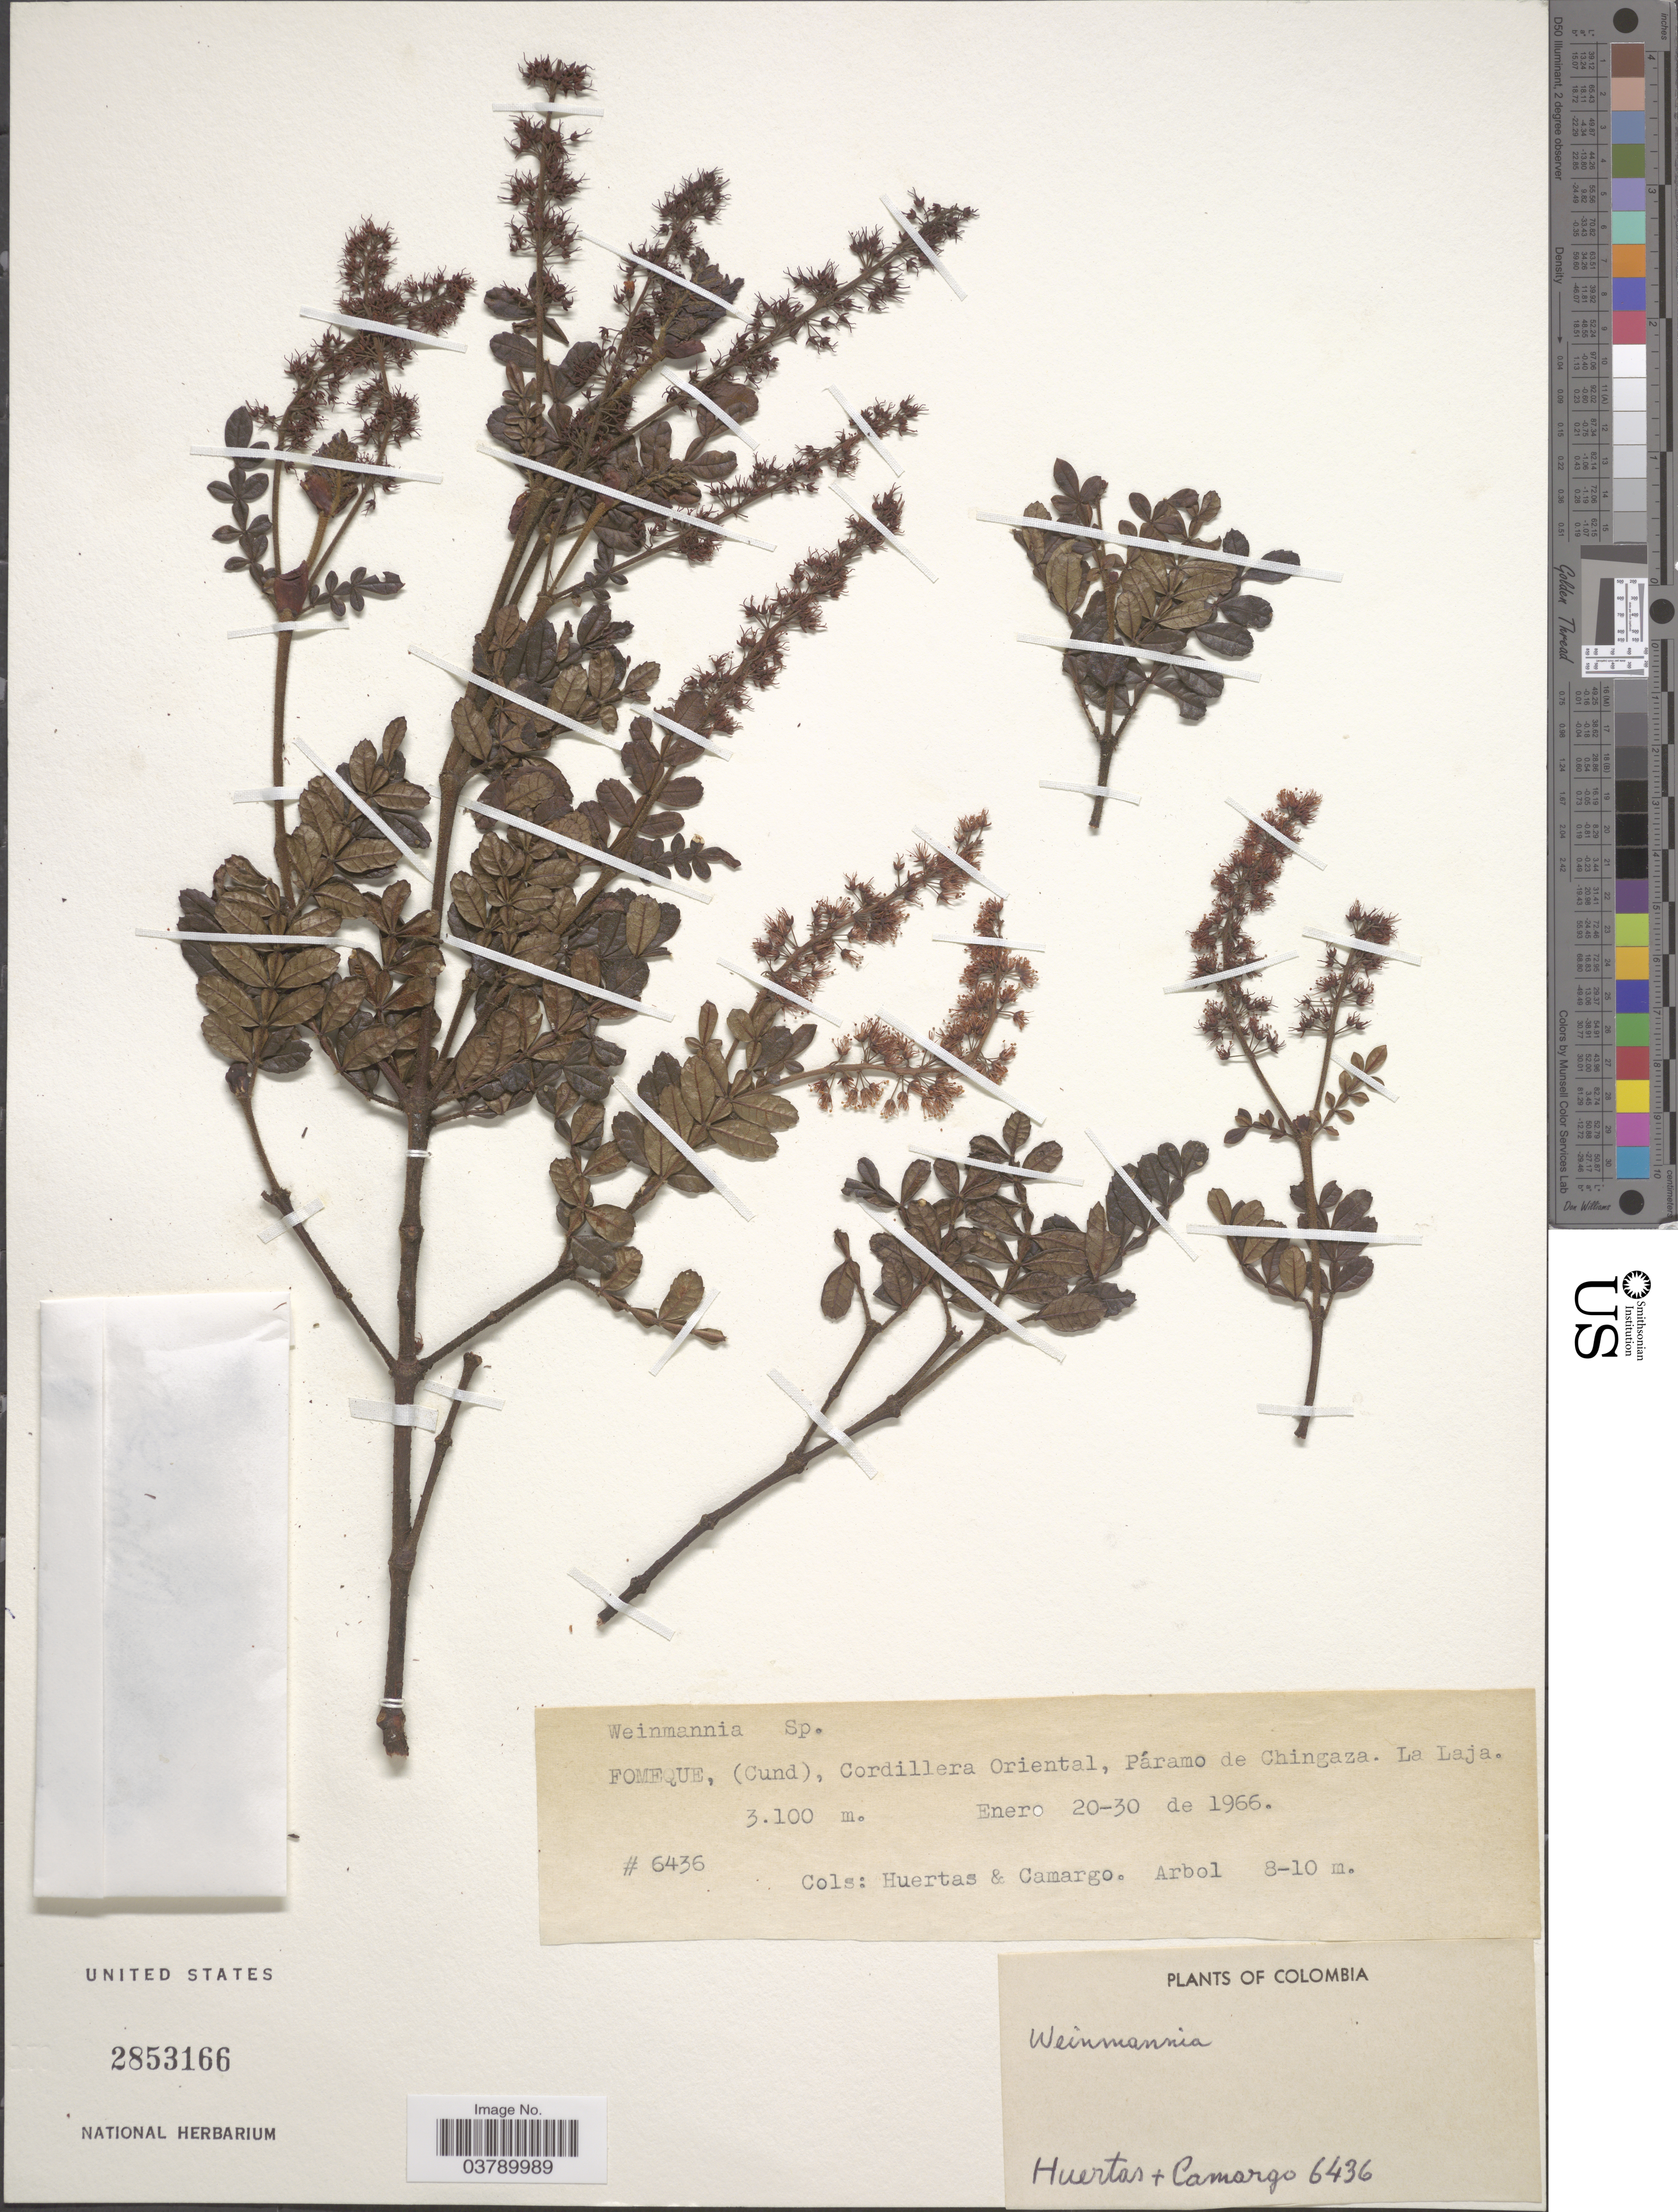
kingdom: Plantae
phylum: Tracheophyta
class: Magnoliopsida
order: Oxalidales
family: Cunoniaceae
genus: Weinmannia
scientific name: Weinmannia sp.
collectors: Huertas & -. Camargo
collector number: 6436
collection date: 1966-01-20/1966-01-30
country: Colombia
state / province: Cundinamarca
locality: Fomeque, (Cund), Cordillera Oriental, Párama de Chingaza. La Laja.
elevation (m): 3100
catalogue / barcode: US 2853166